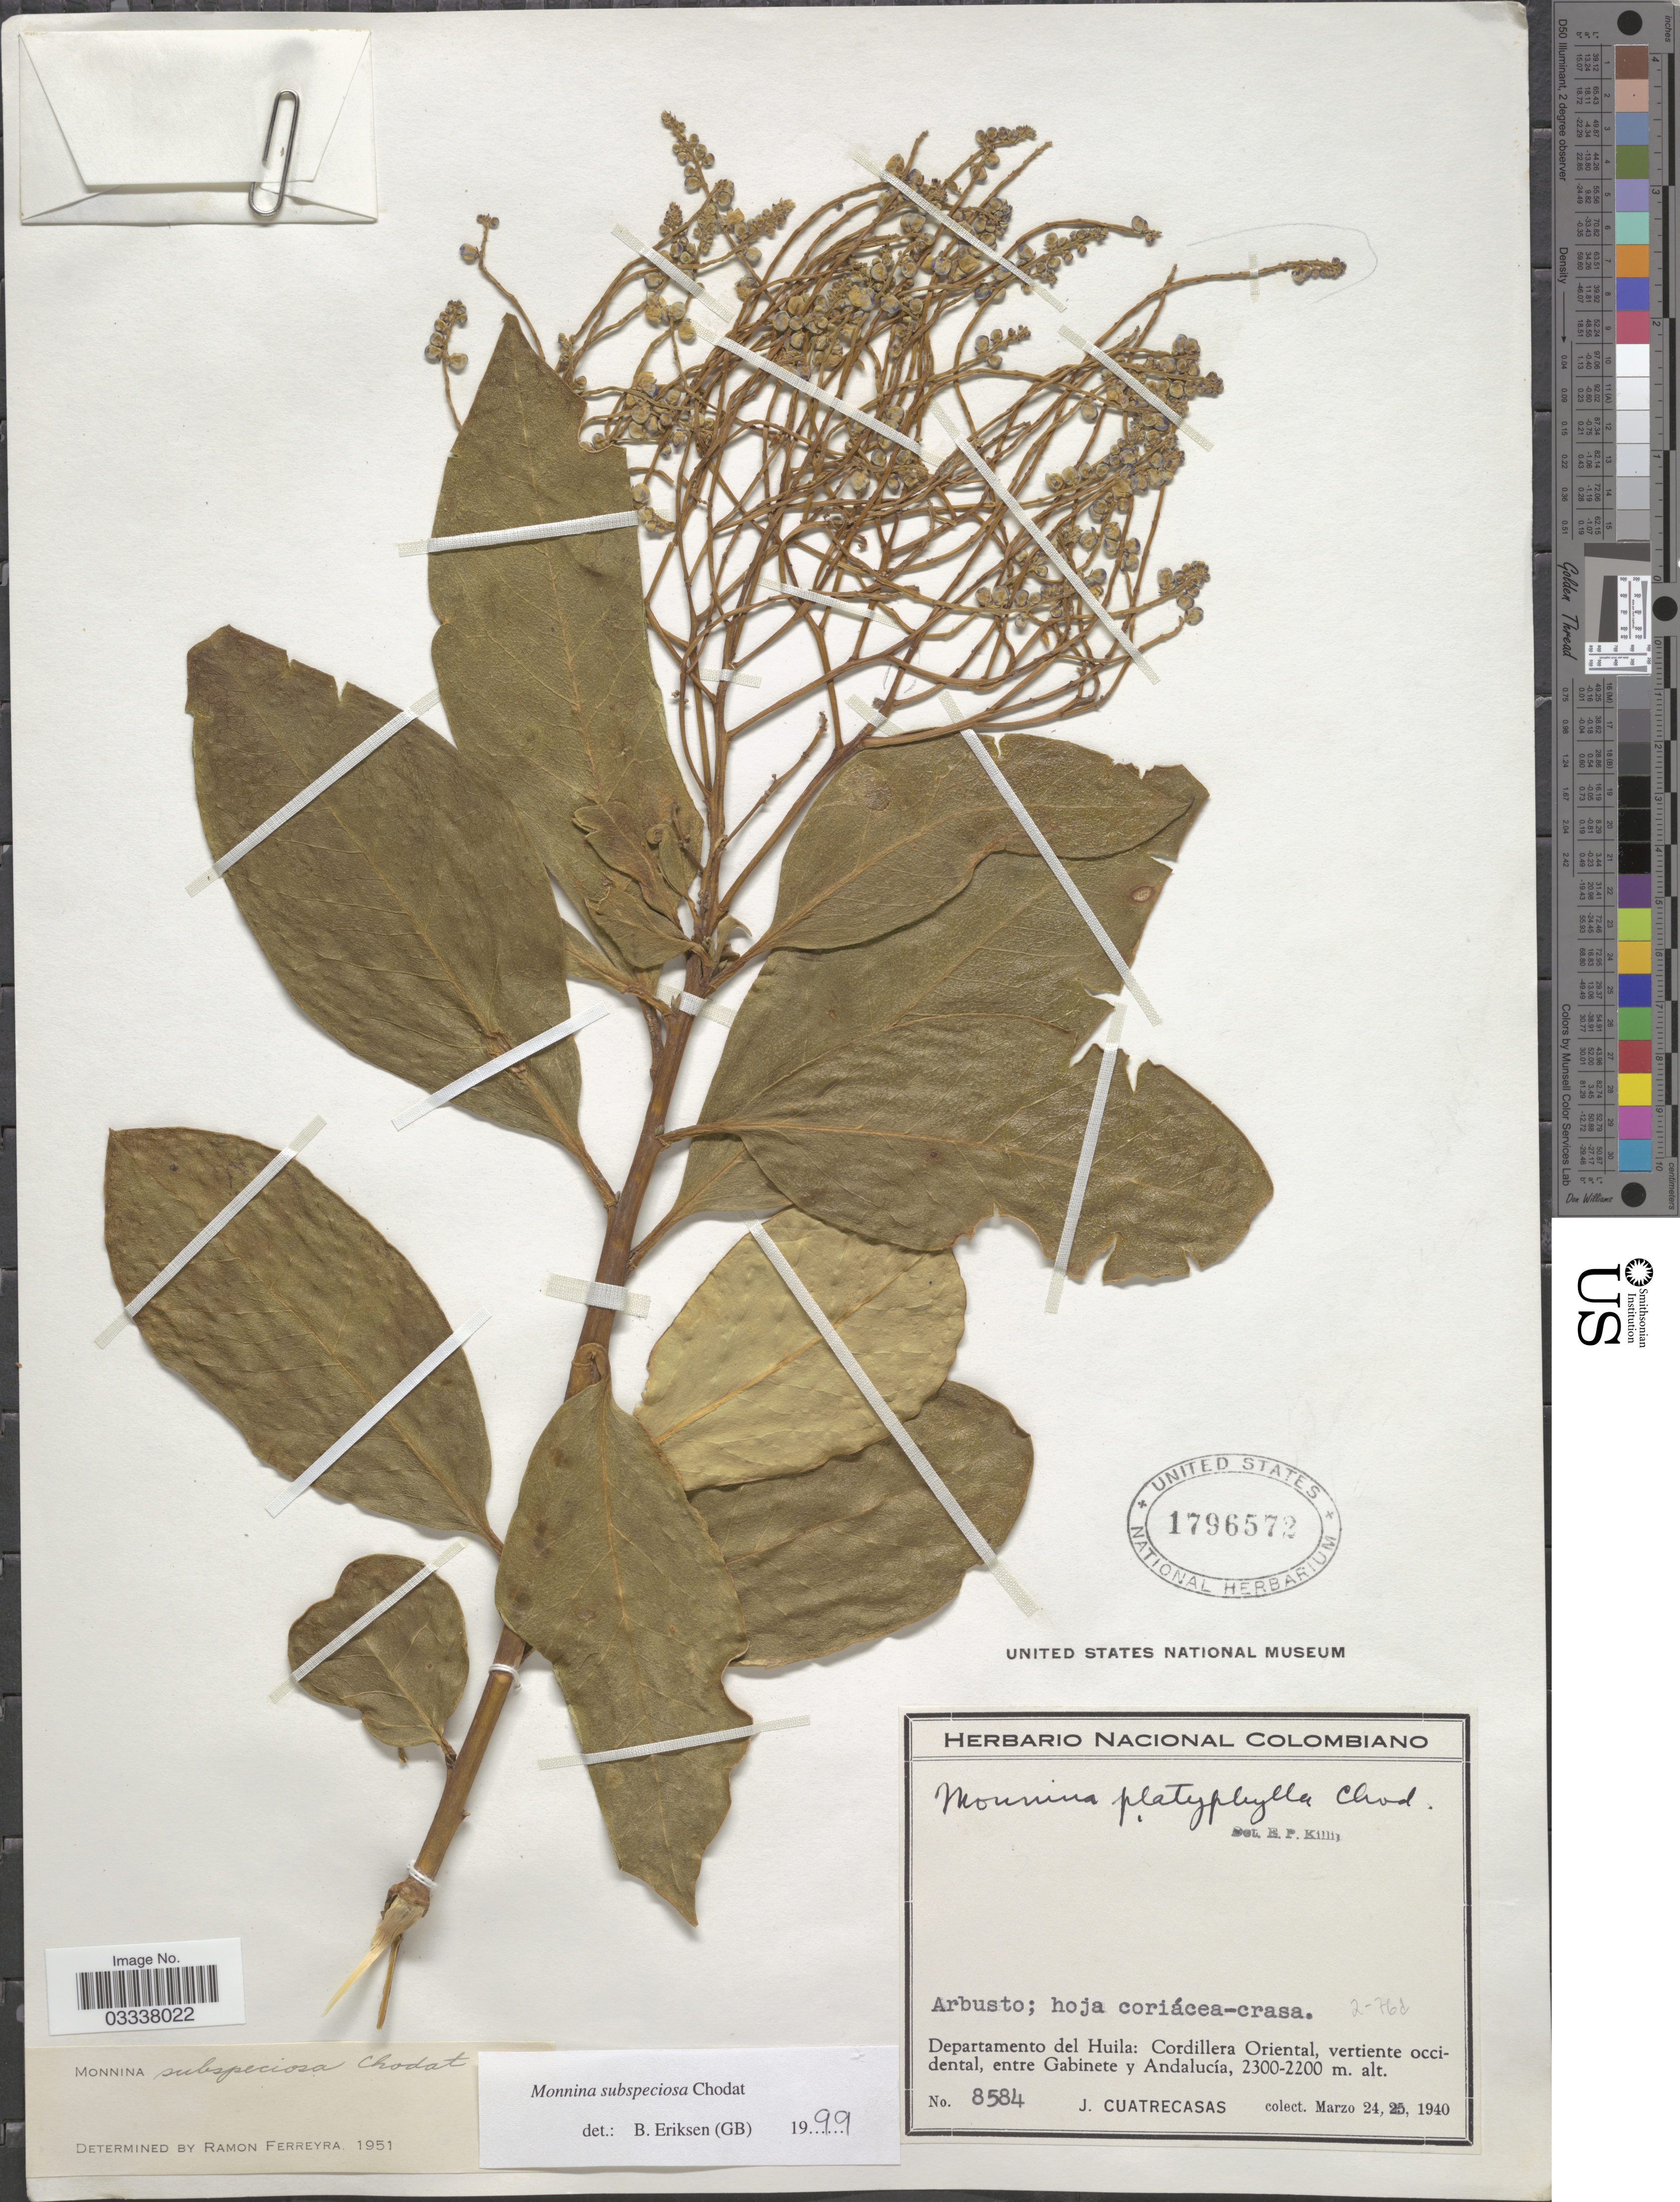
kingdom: Plantae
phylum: Tracheophyta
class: Magnoliopsida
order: Fabales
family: Polygalaceae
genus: Monnina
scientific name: Monnina subspeciosa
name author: Chodat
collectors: J. Cuatrecasas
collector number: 8584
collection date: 1940-03-24/1940-03-25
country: Colombia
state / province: Huila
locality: Departamento de Huila: Cordillera Oriental, vertiente occidental, entre Gabinete y Andalucía.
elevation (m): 2200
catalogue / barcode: US 1796572